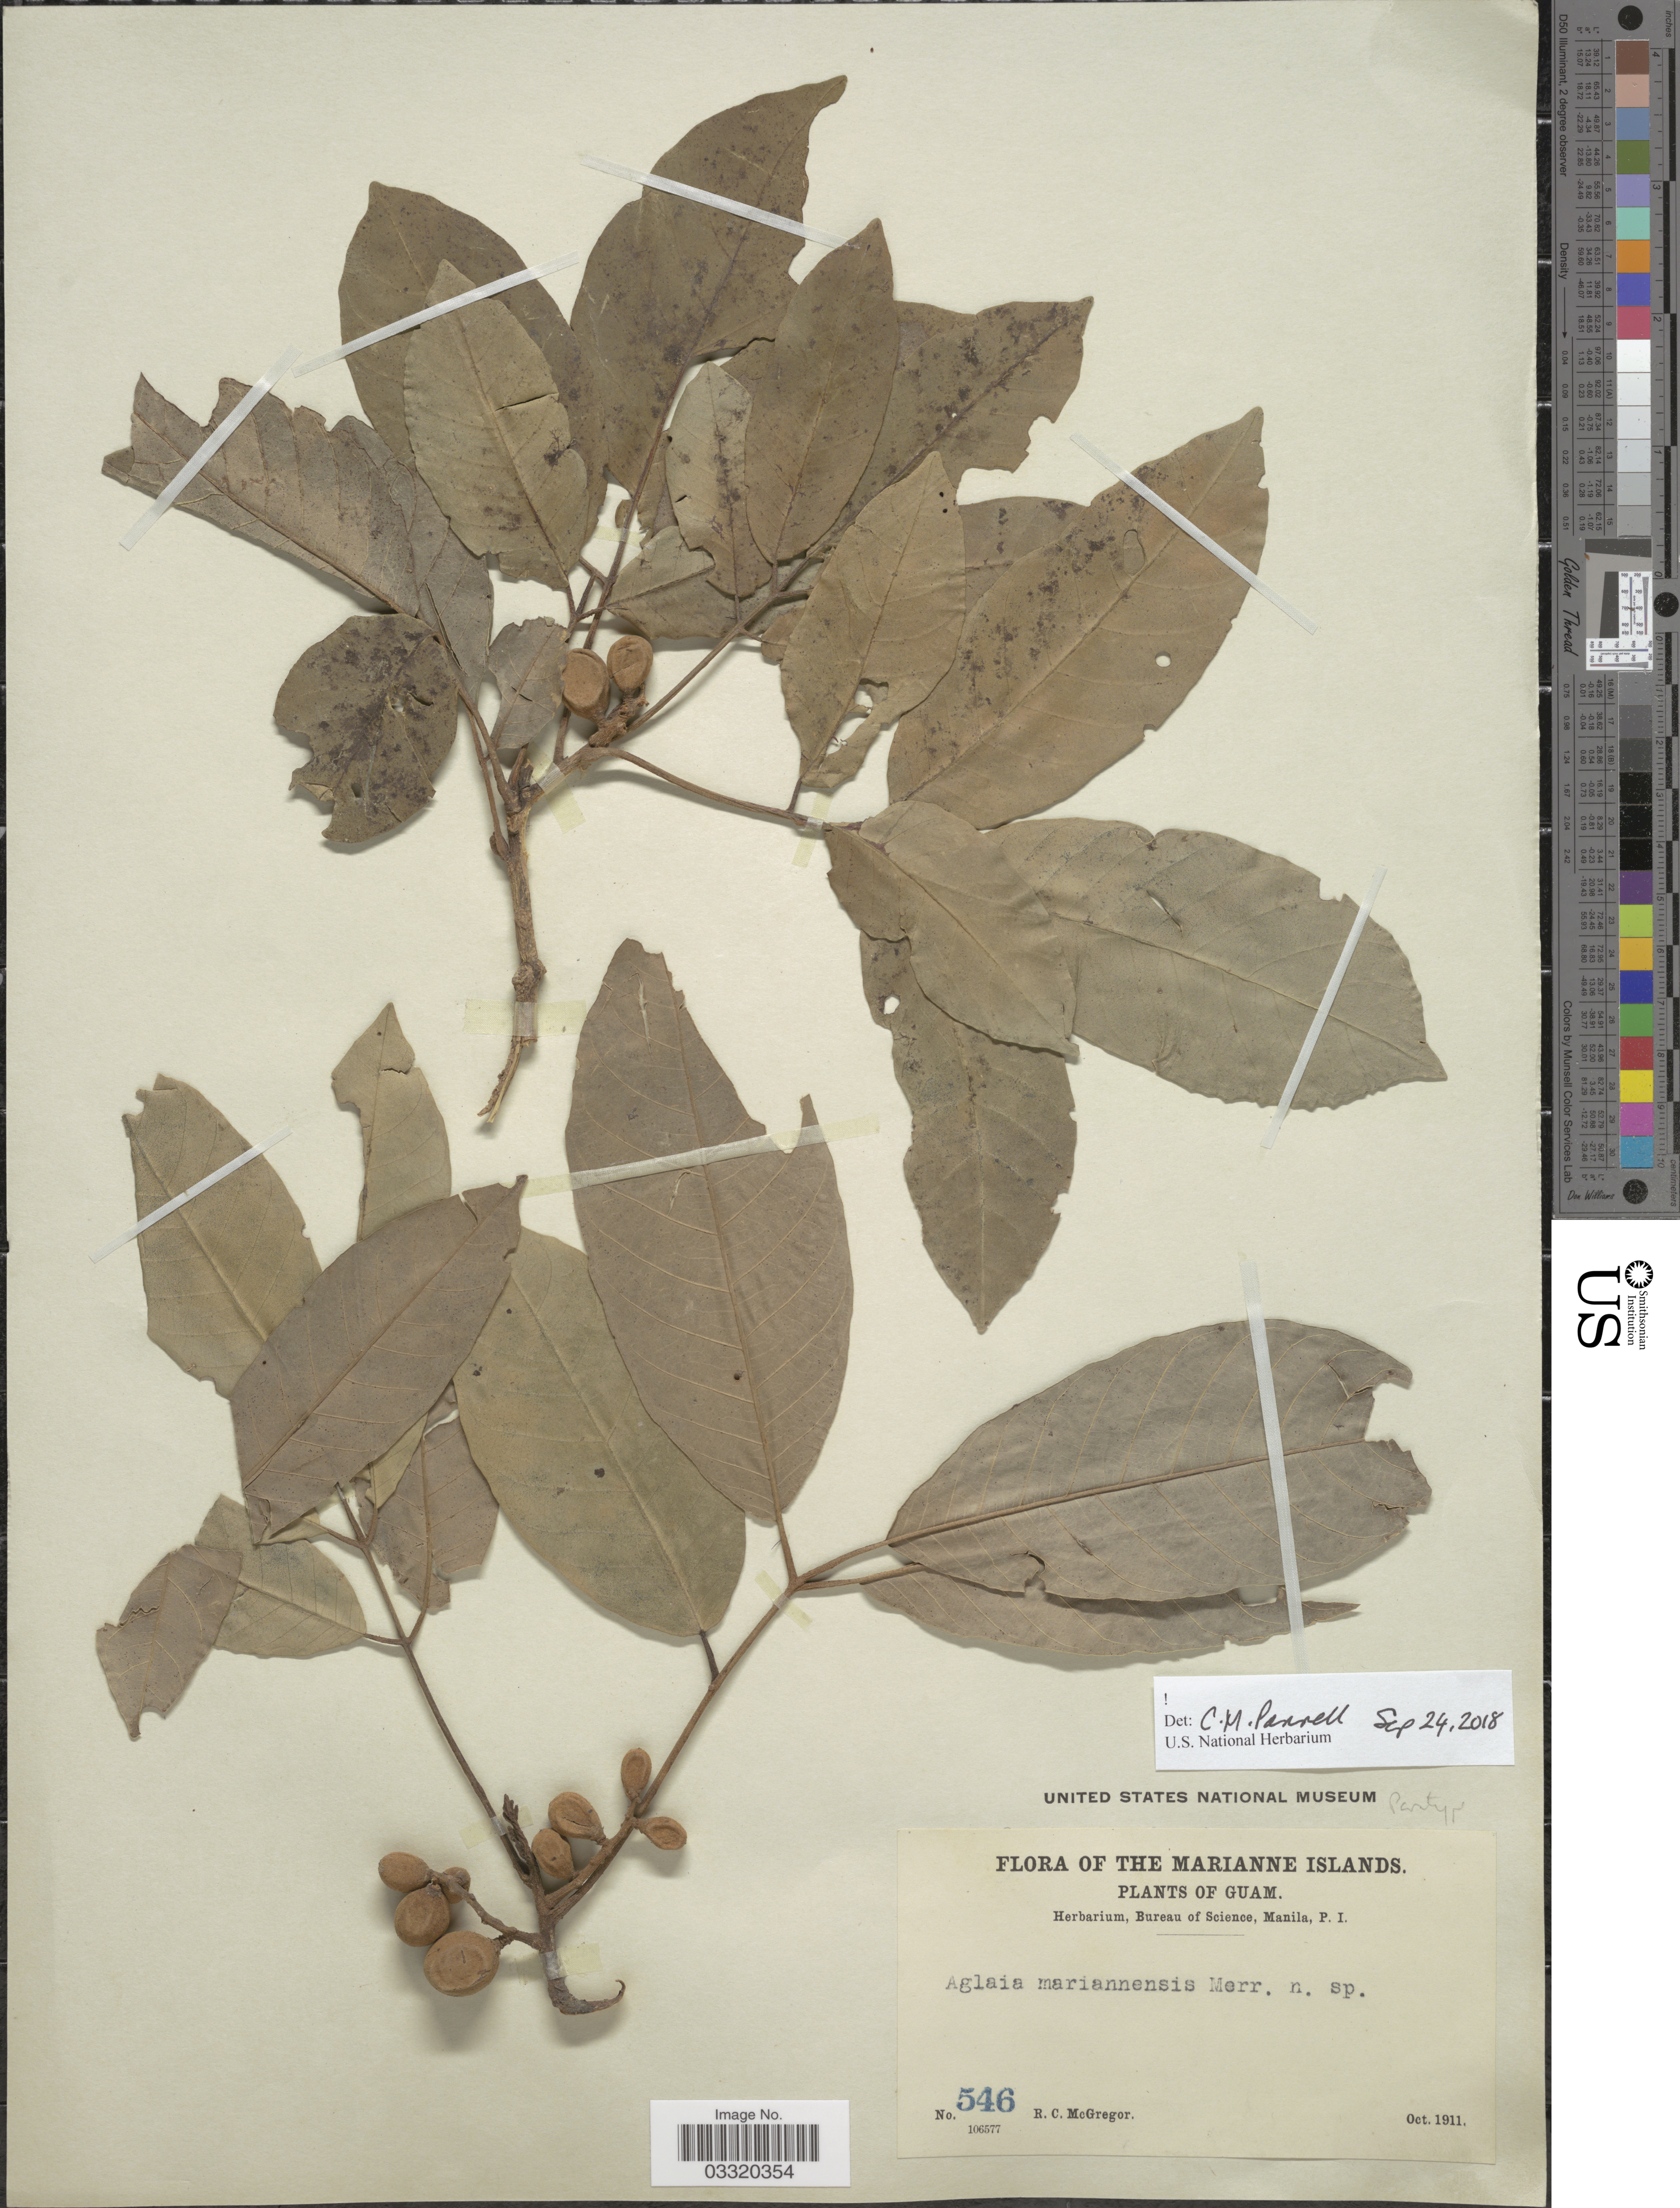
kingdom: Plantae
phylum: Tracheophyta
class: Magnoliopsida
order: Sapindales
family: Meliaceae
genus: Aglaia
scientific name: Aglaia mariannensis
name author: Merr.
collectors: R. C. McGregor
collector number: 546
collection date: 1911-10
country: Guam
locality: The Marianne Islands.